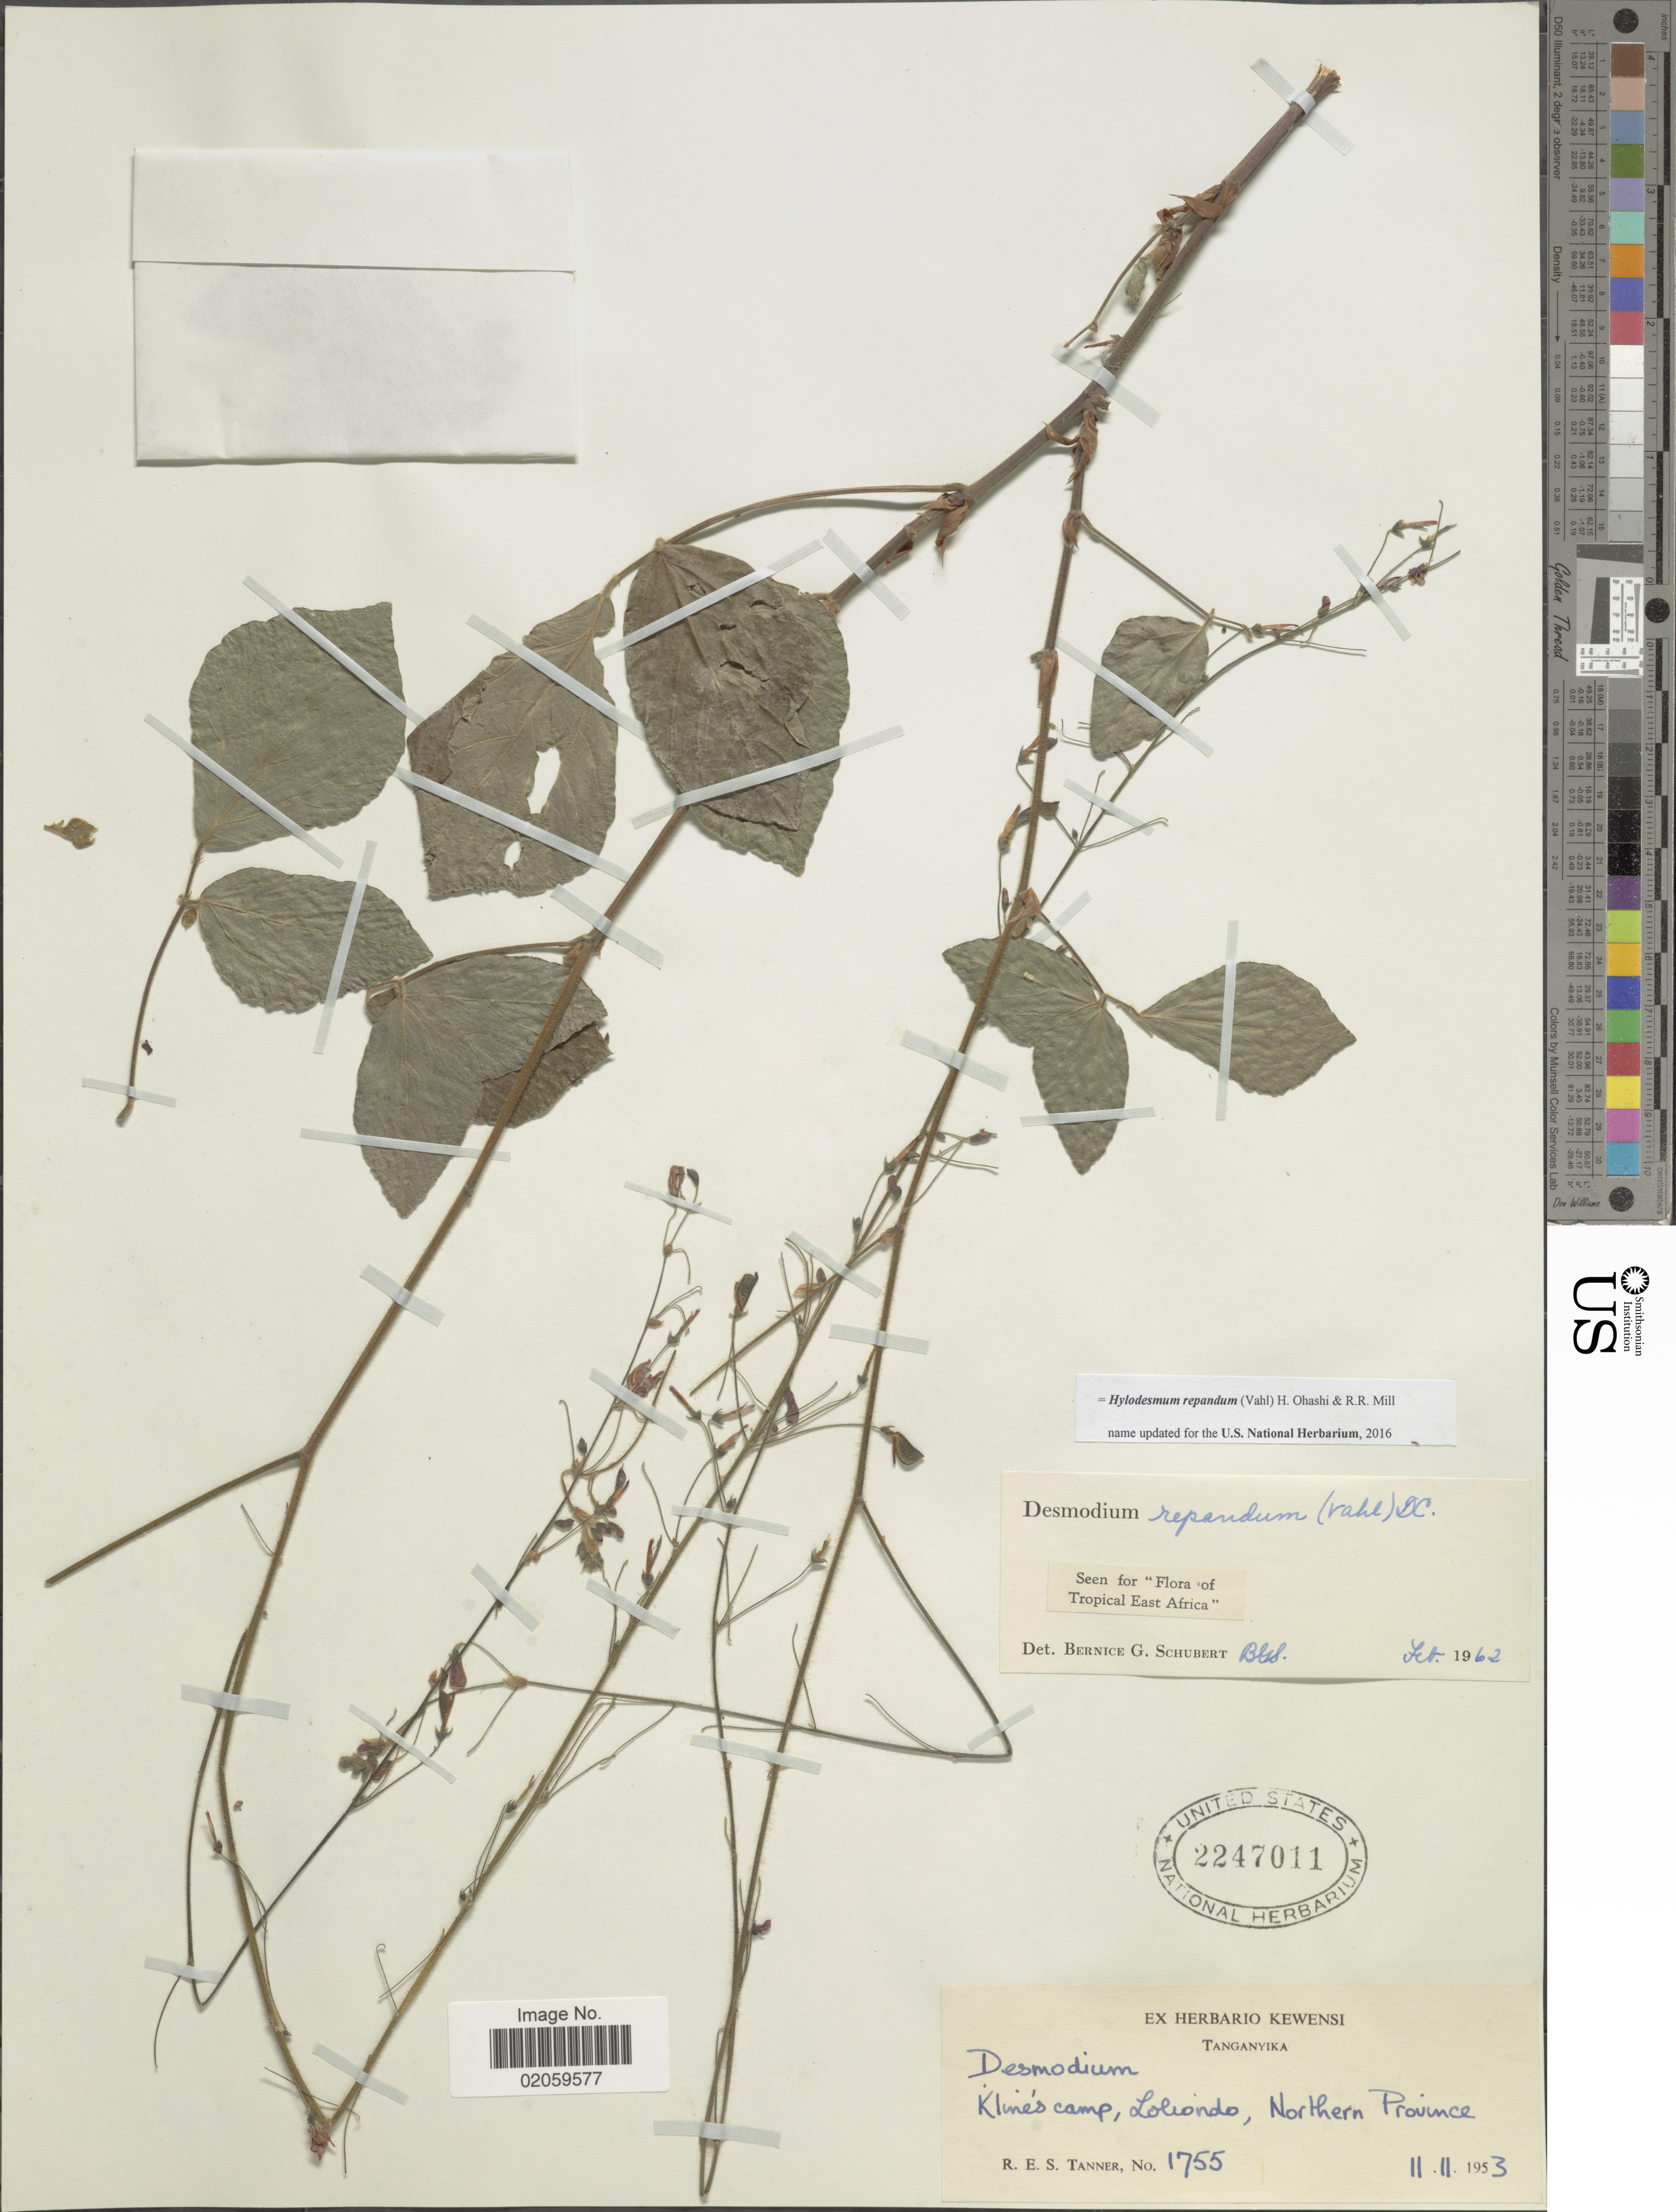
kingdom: Plantae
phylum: Tracheophyta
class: Magnoliopsida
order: Fabales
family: Fabaceae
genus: Hylodesmum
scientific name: Hylodesmum repandum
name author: (Vahl) H. Ohashi & R.R. Mill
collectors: R. Tanner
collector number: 1755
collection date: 1953-11-11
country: Tanzania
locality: Tanganyika, Kline's camp, Loliondo, Northern Province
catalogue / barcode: US 2247011